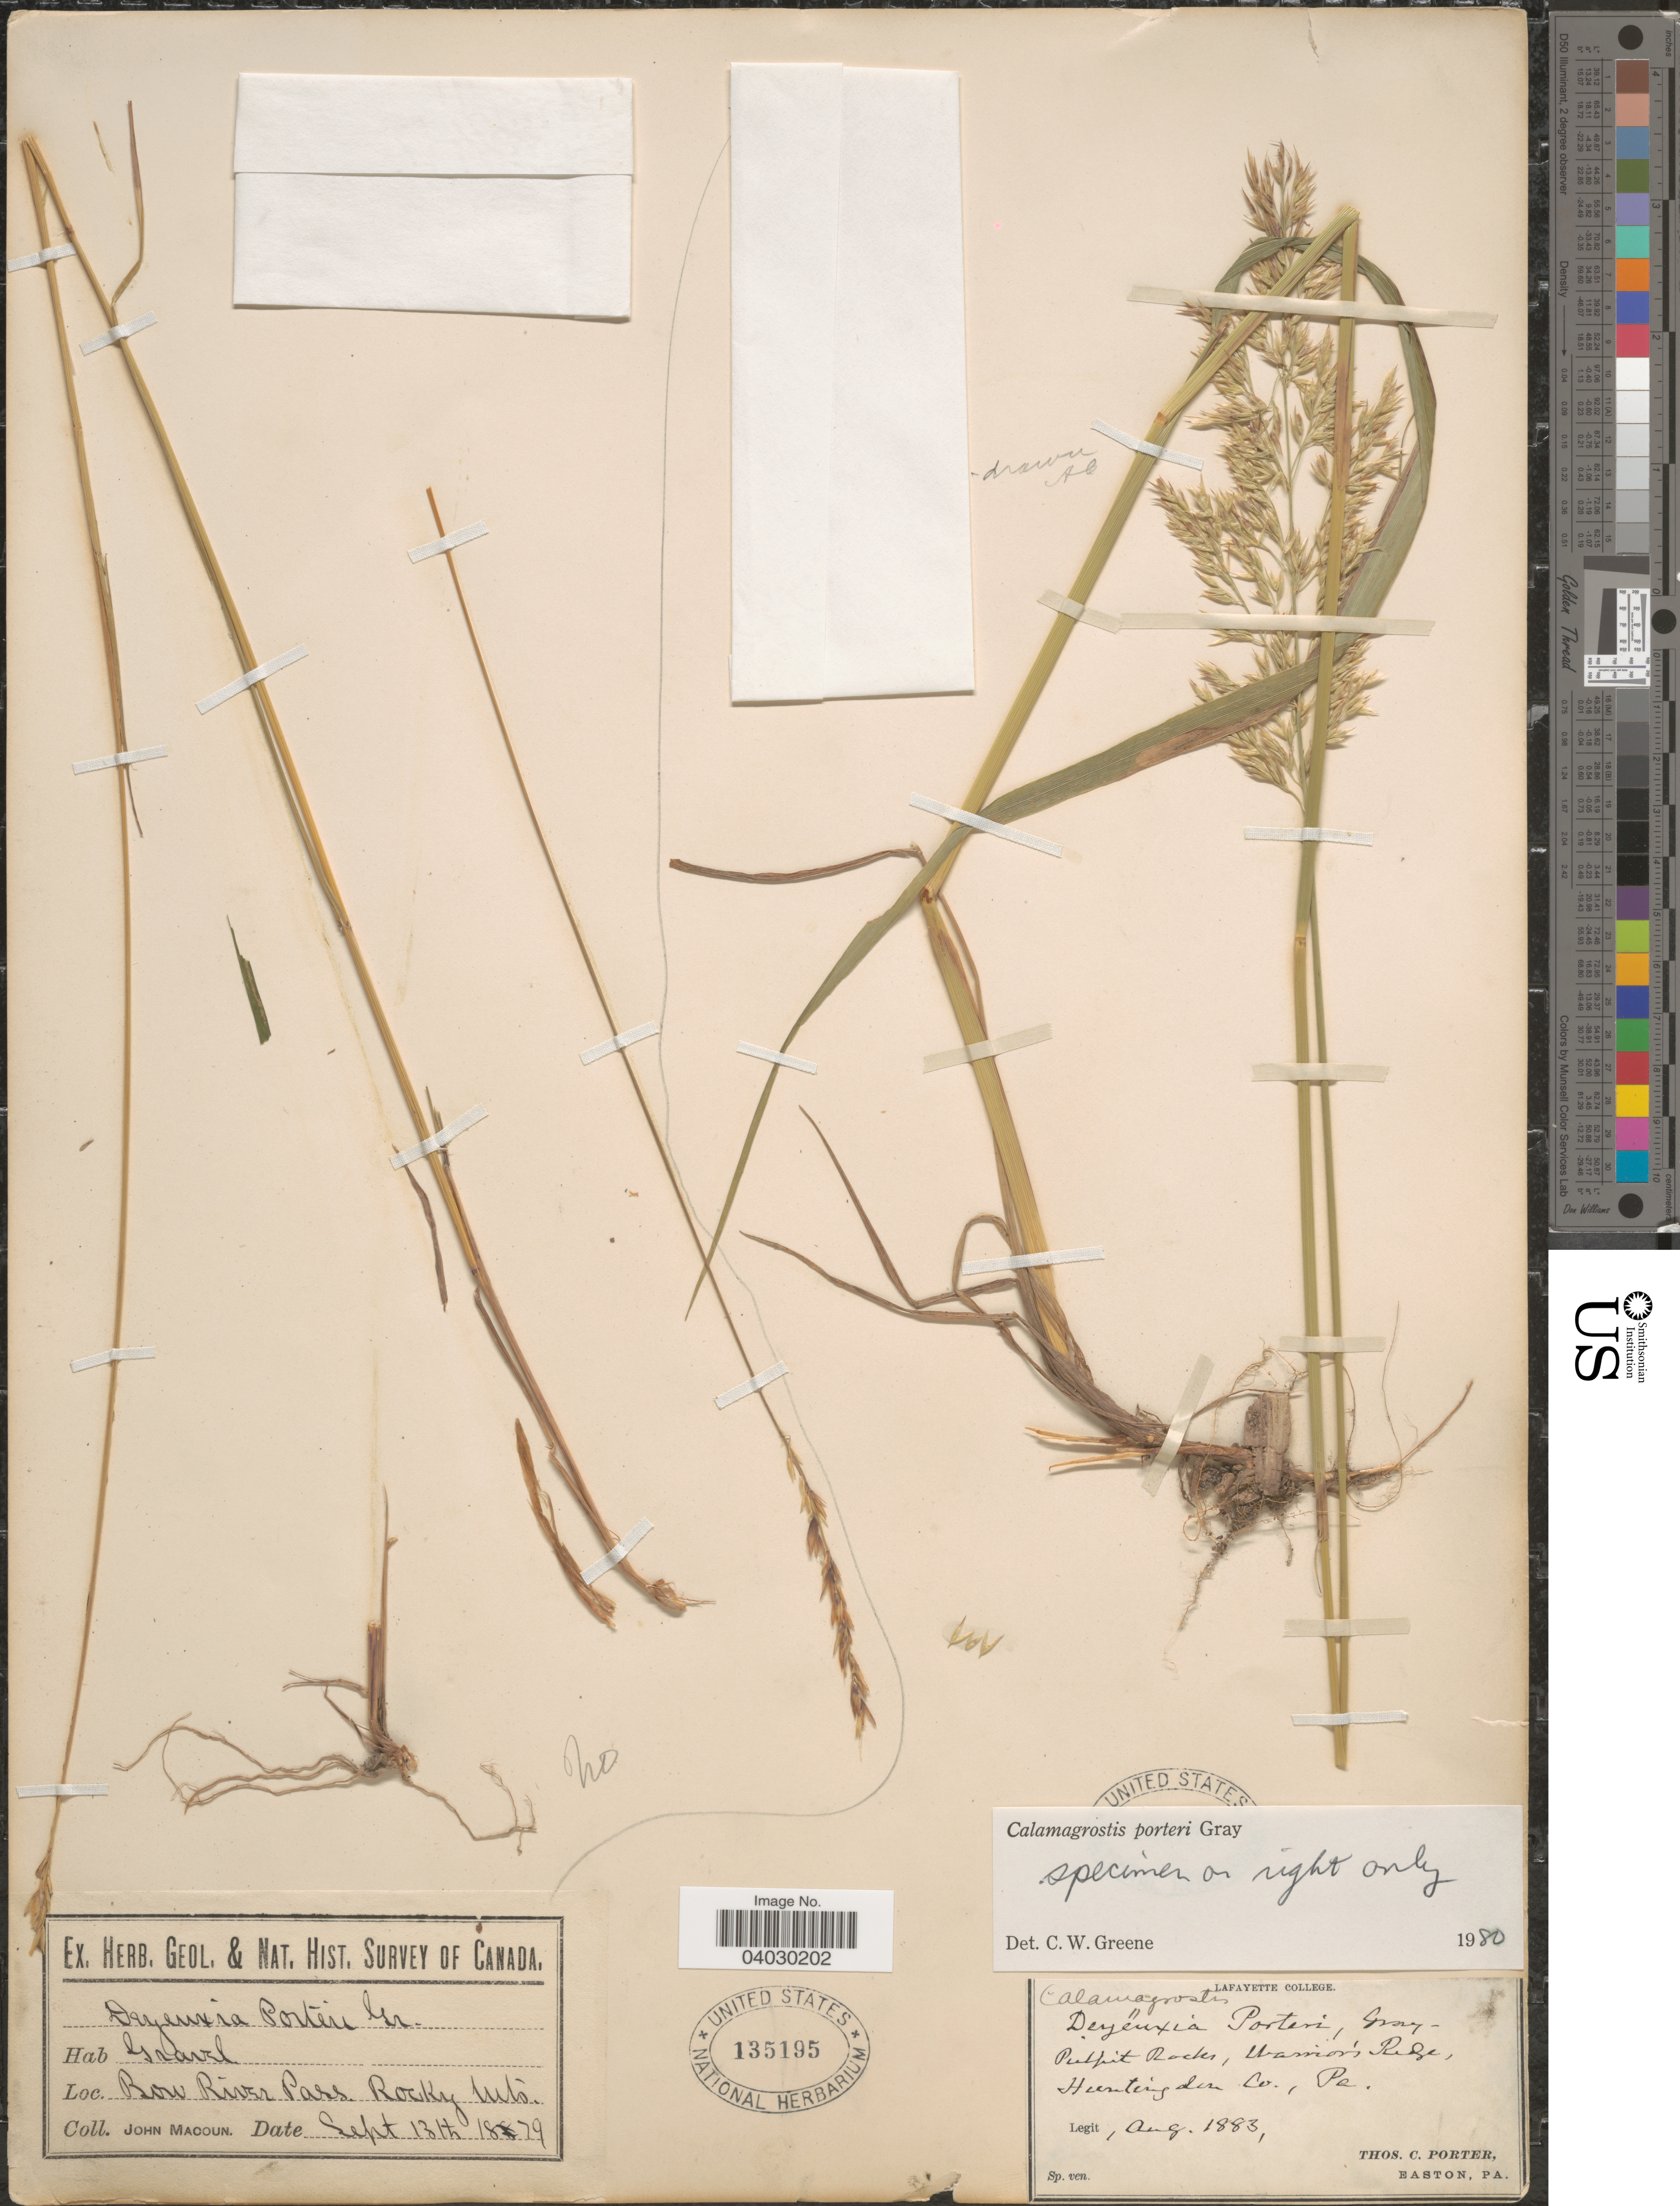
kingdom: Plantae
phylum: Tracheophyta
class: Liliopsida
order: Poales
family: Poaceae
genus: Calamagrostis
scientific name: Calamagrostis porteri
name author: A. Gray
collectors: J. Macoun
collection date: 1879-09-13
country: Canada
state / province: Alberta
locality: Bow River Pass. Rocky Mts.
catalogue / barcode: US 135195